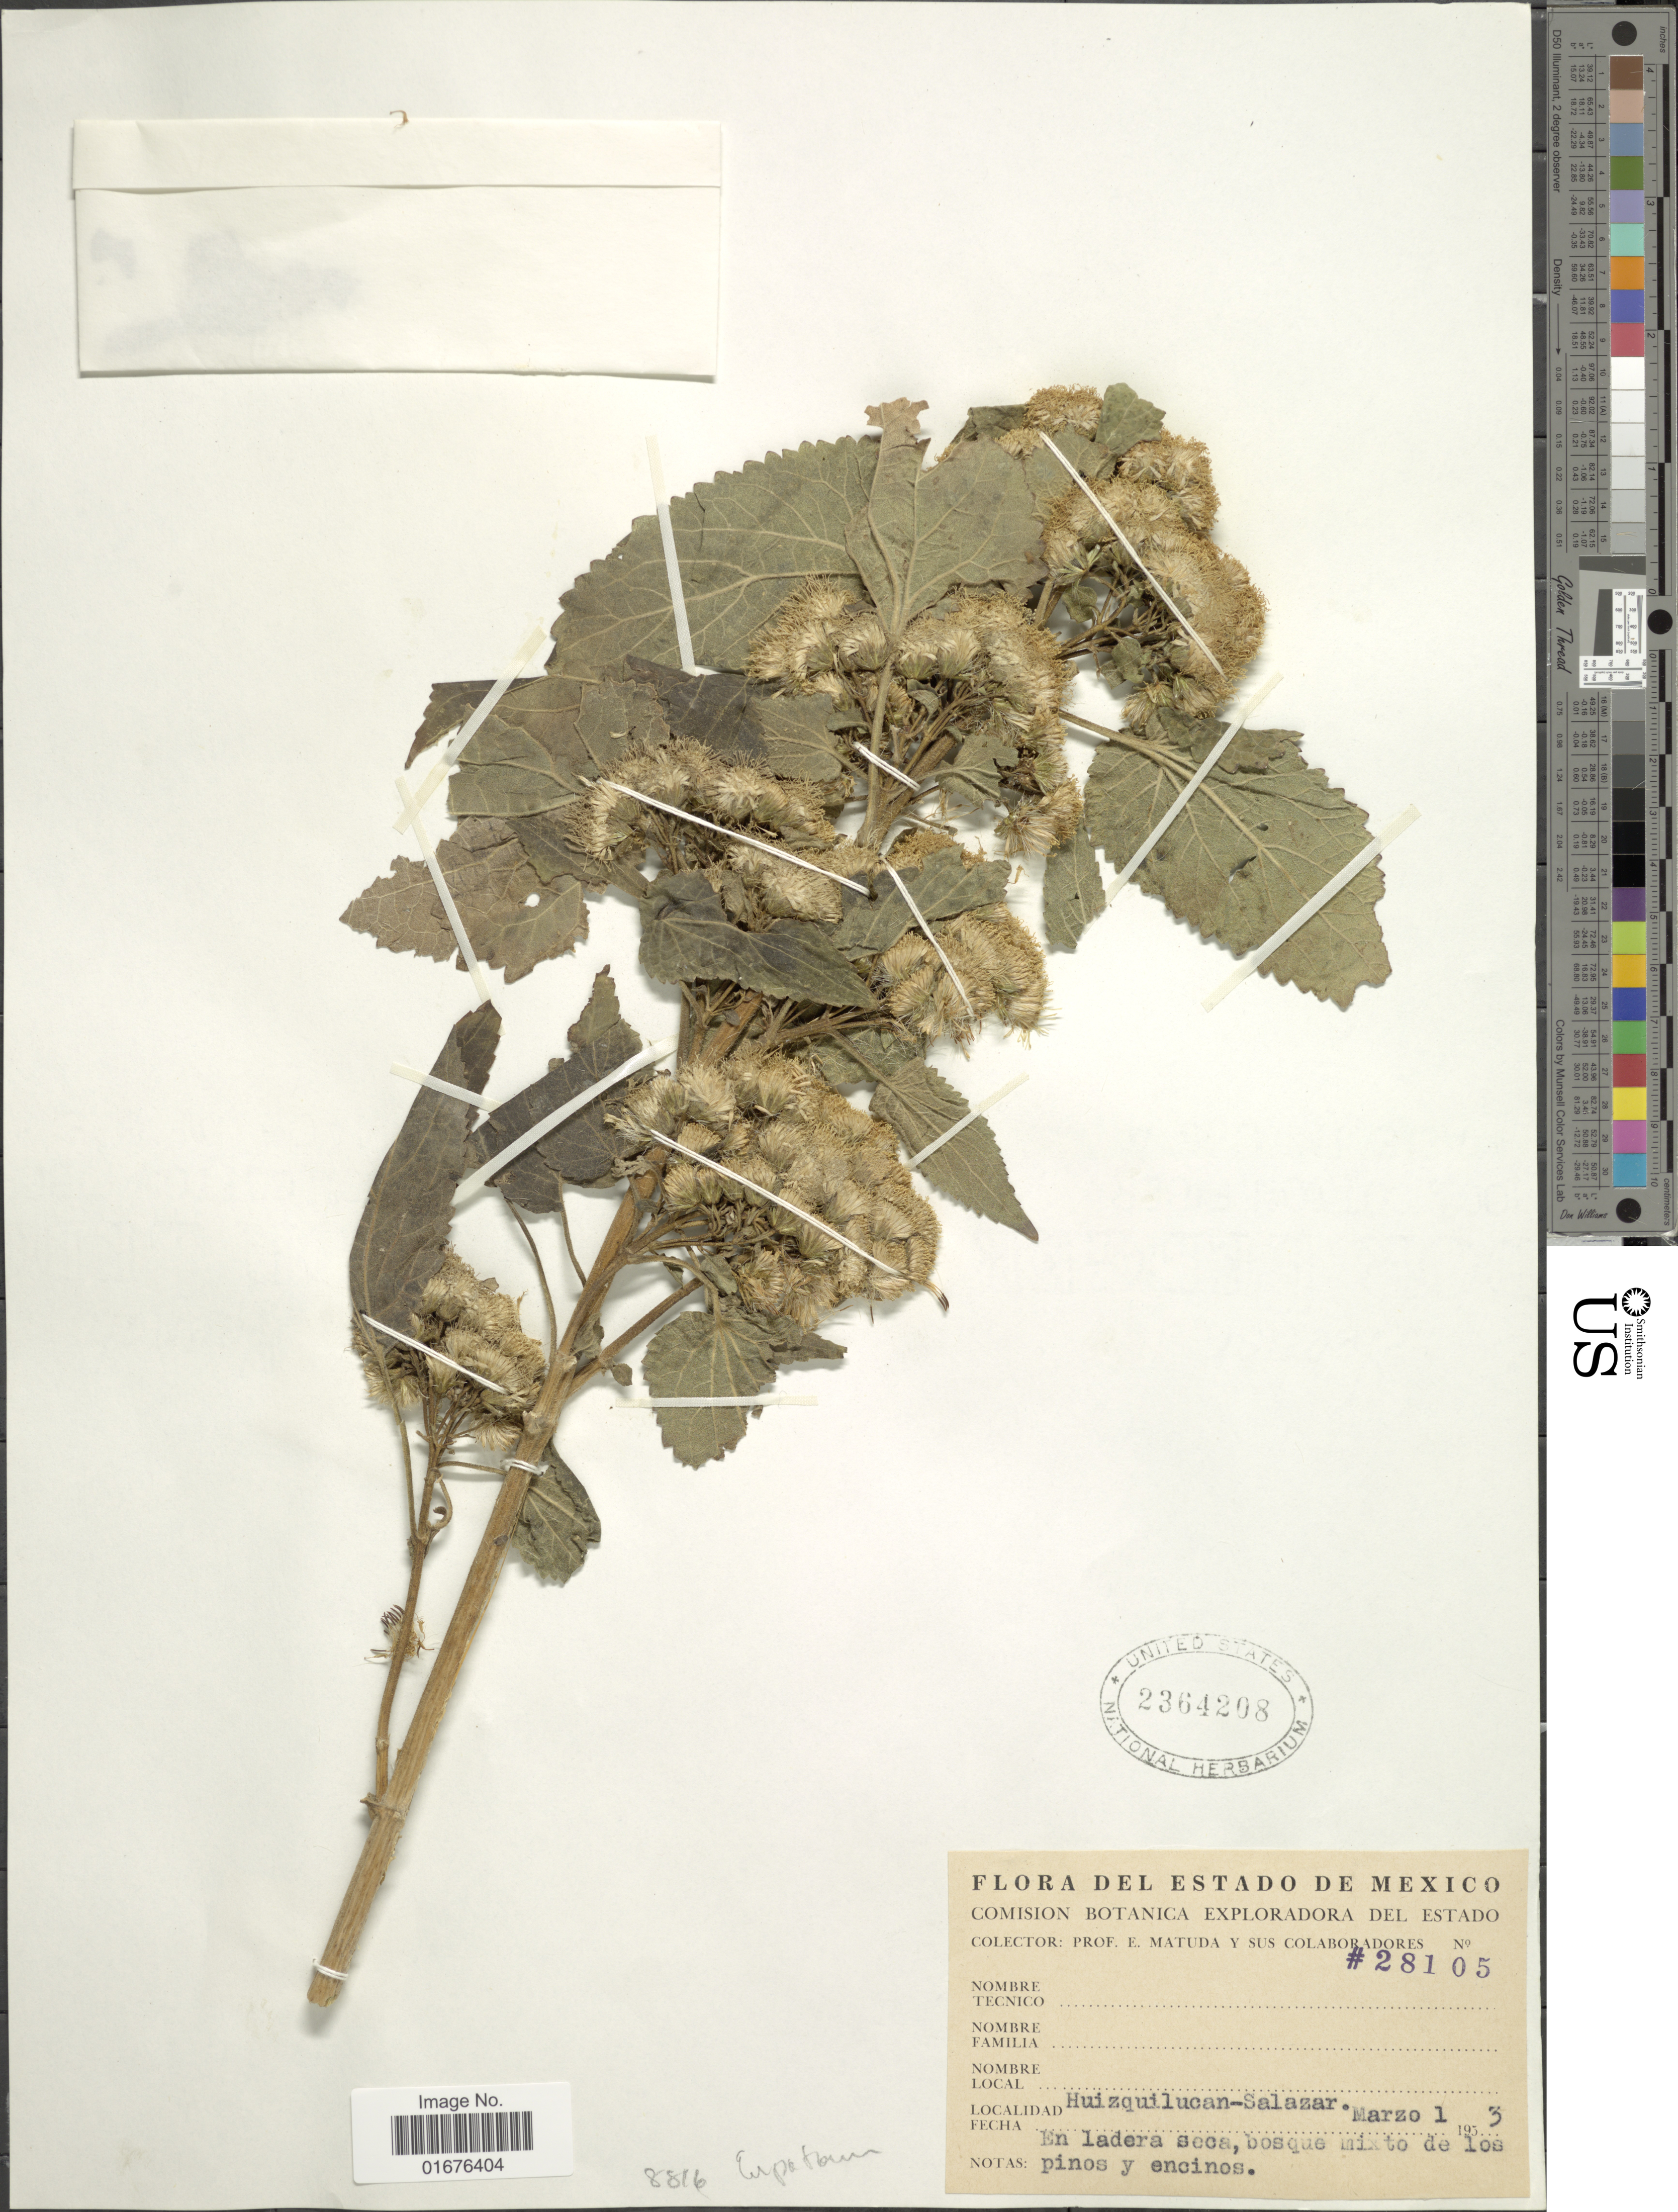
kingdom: Plantae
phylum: Tracheophyta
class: Magnoliopsida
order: Asterales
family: Asteraceae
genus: Ageratina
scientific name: Ageratina petiolaris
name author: (Moc. & Sessé ex DC.) R.M. King & H. Rob.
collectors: E. Matuda & et al.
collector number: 28105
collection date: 1953-03-01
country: Mexico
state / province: México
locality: Huizquilucan- Salazar, en ladera seca, bosque mixto de los pinos y encinos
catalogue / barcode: US 2364208